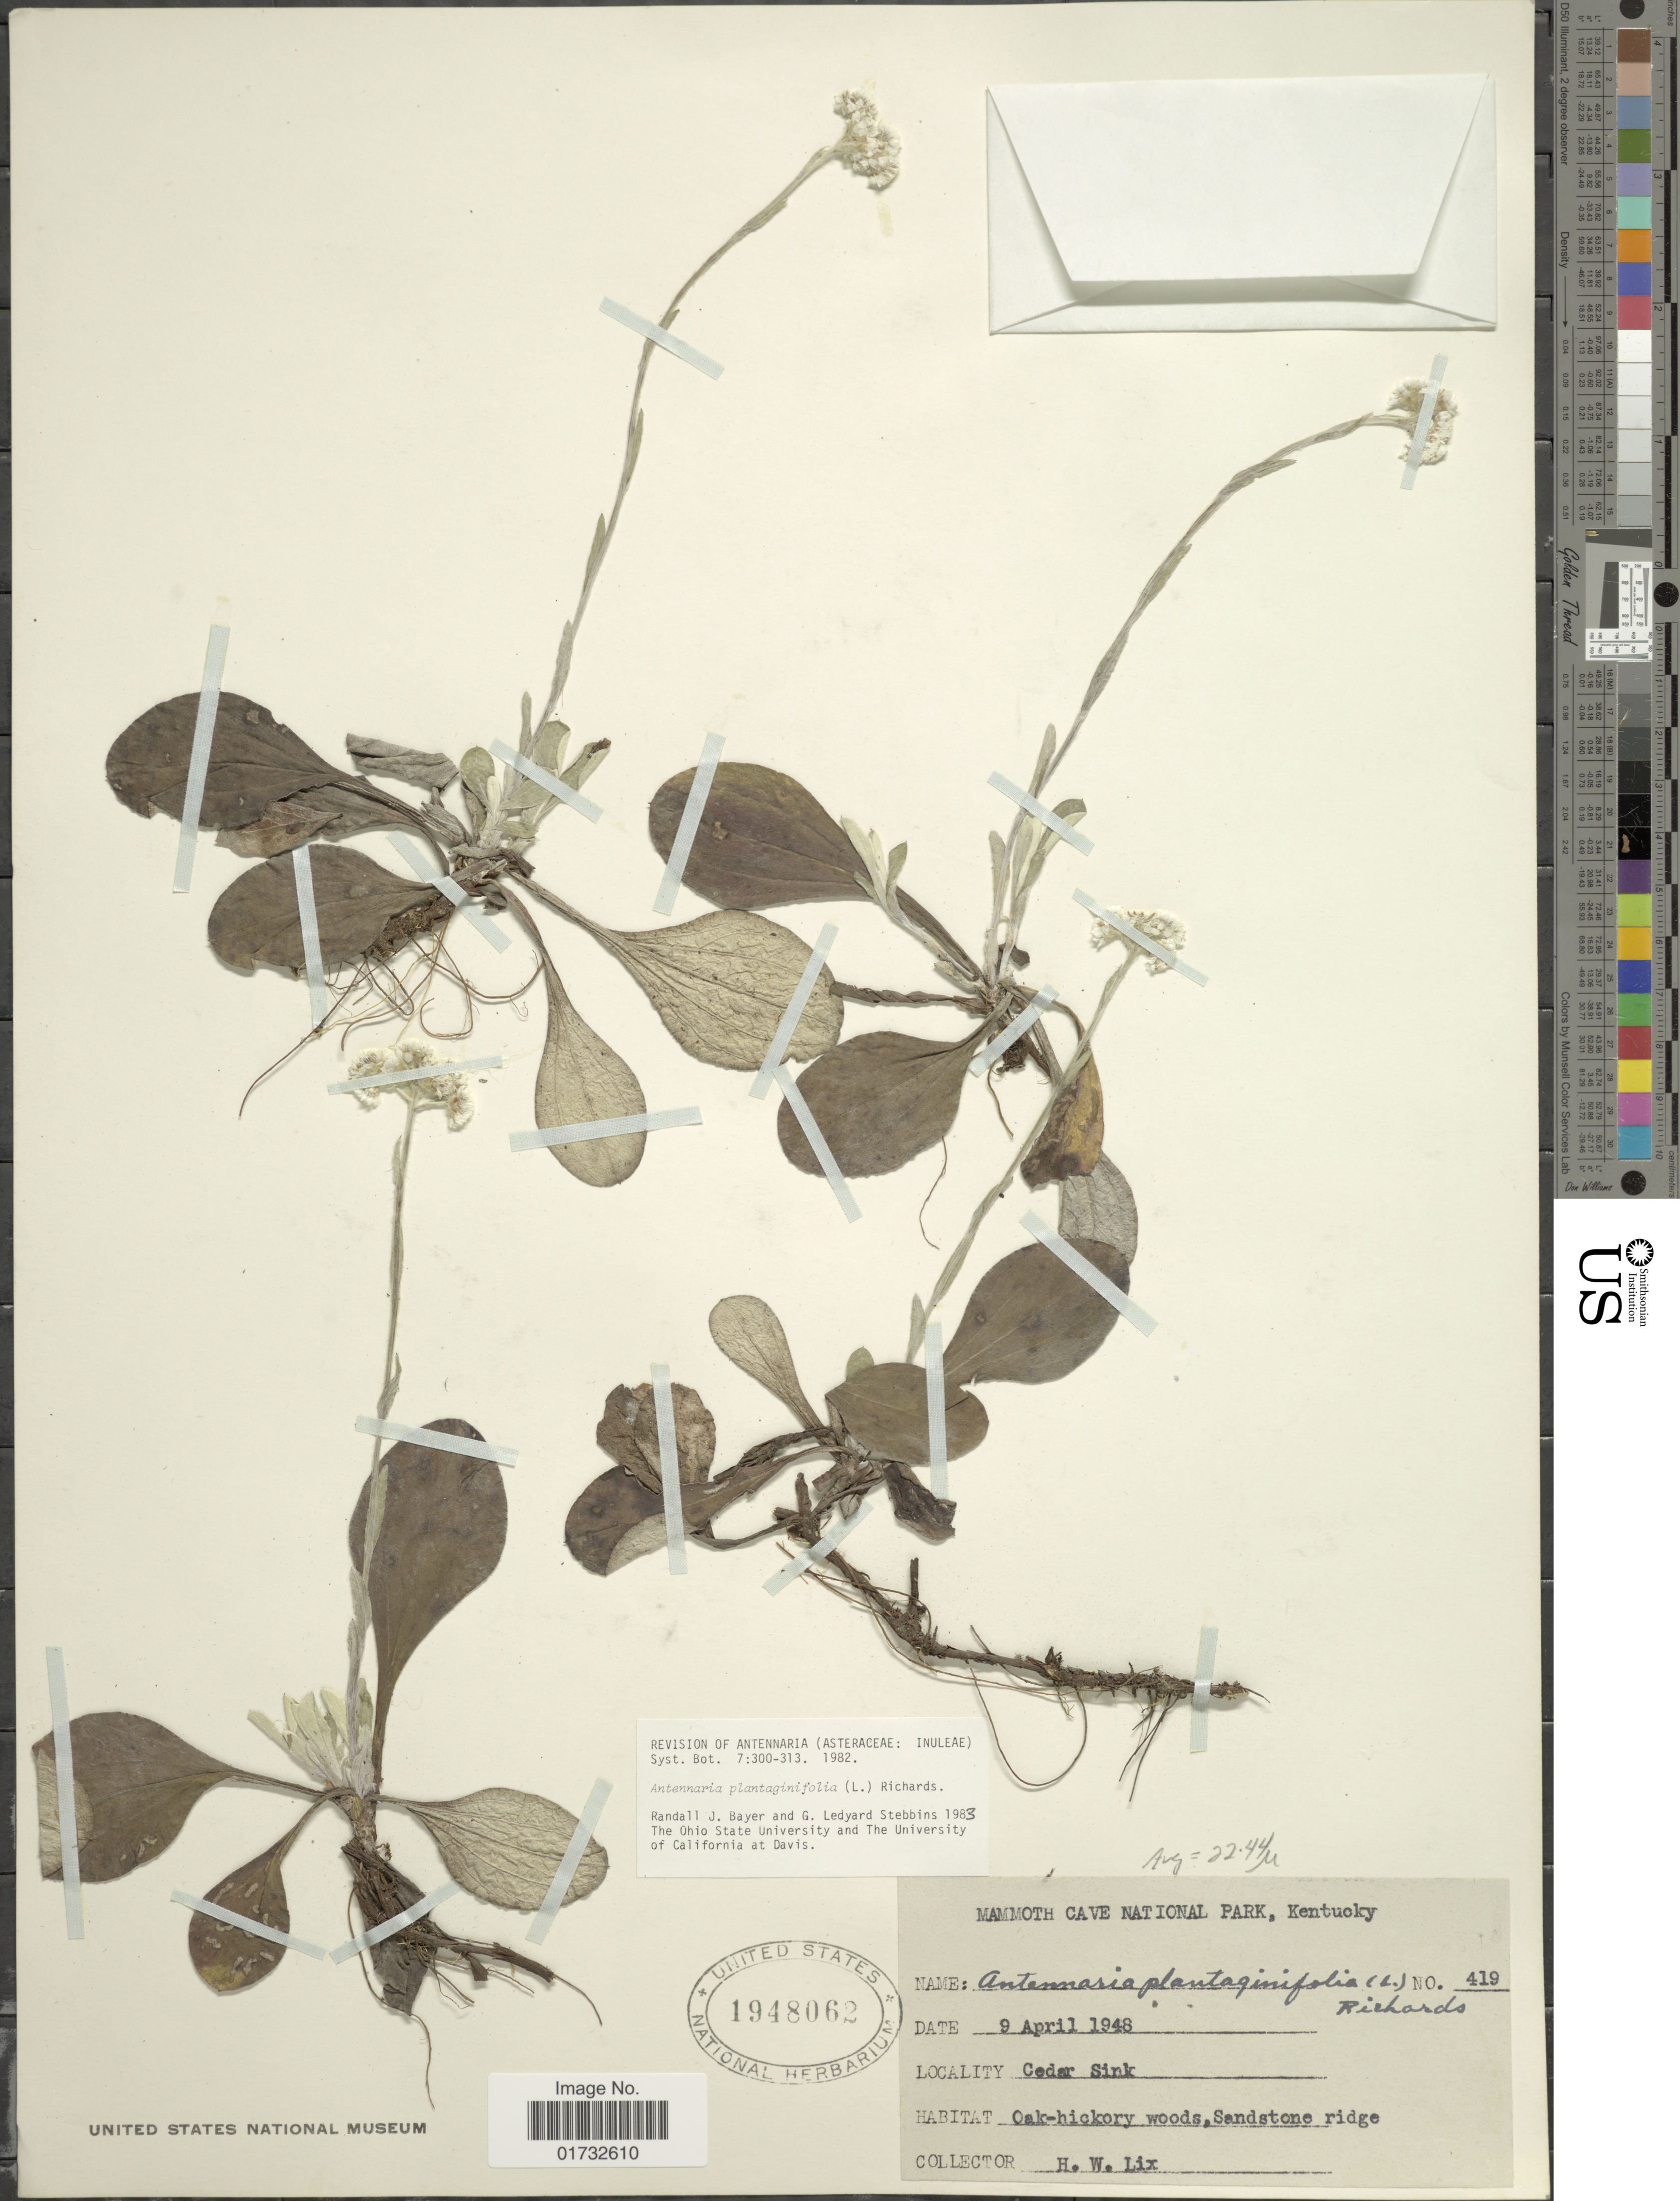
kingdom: Plantae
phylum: Tracheophyta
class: Magnoliopsida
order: Asterales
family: Asteraceae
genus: Antennaria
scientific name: Antennaria plantaginifolia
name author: (L.) Richardson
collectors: H. W. Lix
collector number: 419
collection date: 1948-04-09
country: United States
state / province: Kentucky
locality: Mammoth Cave National Park. Cedar Sink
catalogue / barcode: US 1948062